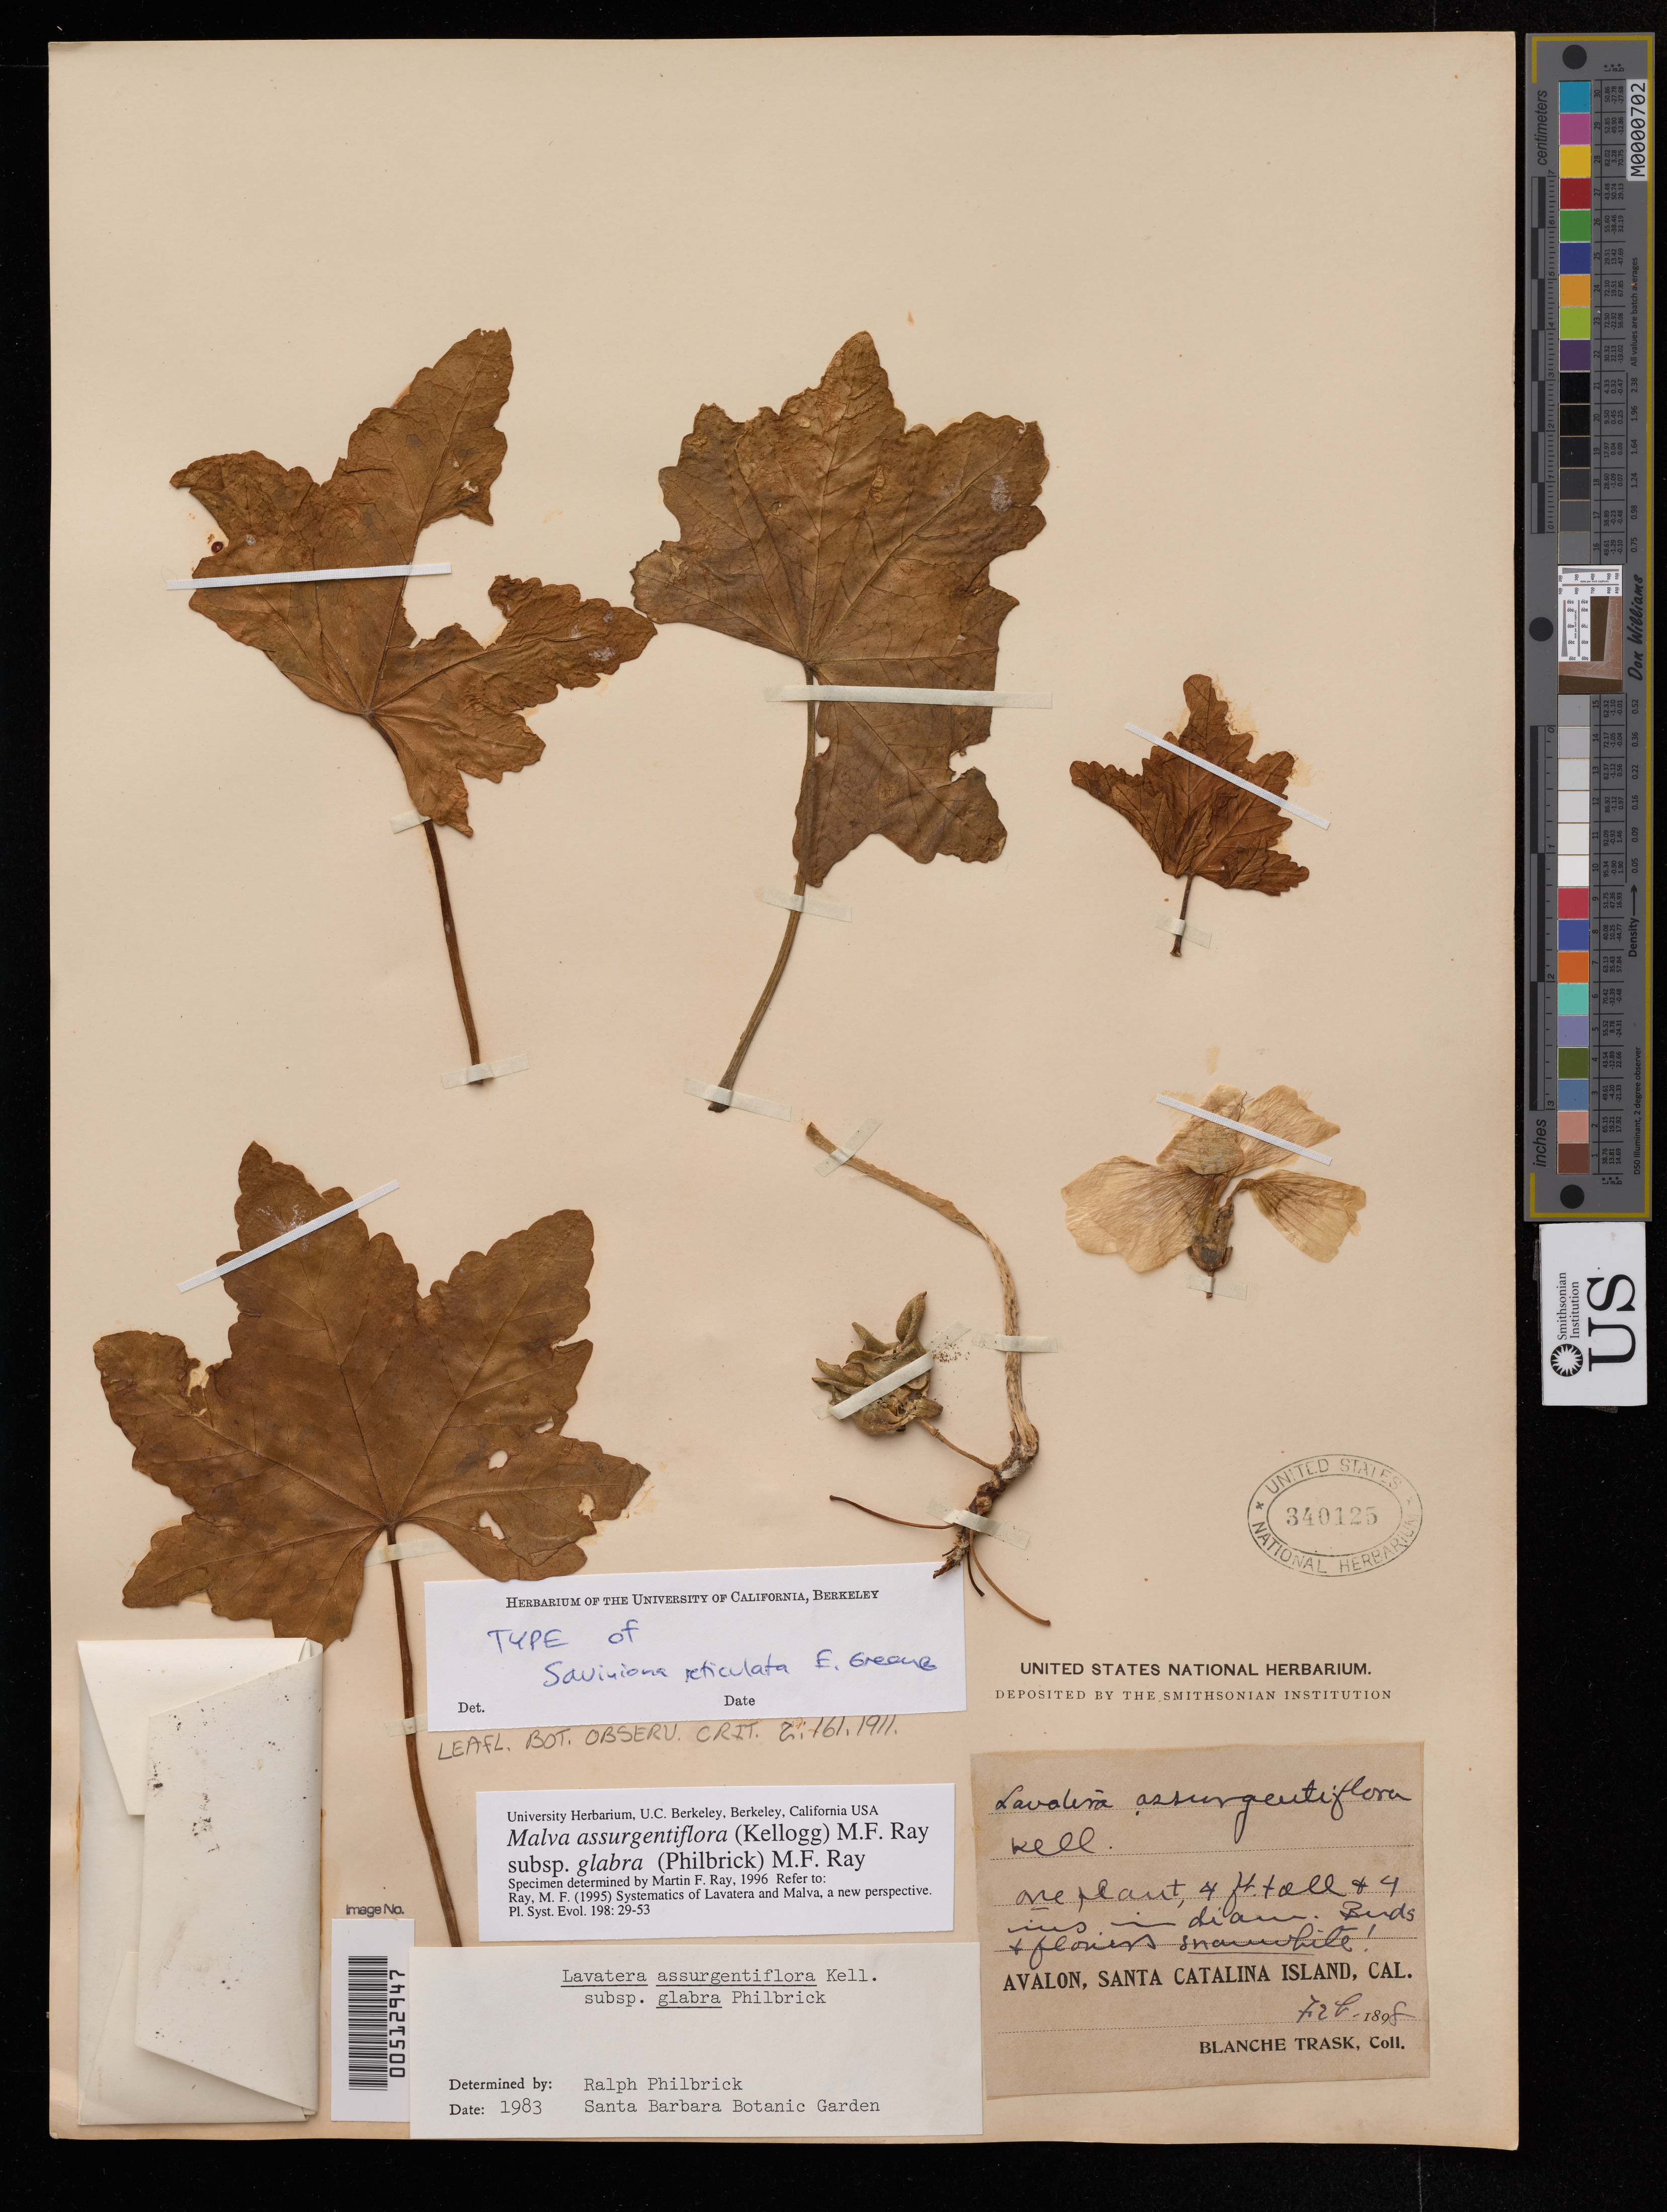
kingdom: Plantae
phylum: Tracheophyta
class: Magnoliopsida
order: Malvales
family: Malvaceae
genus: Saviniona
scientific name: Saviniona reticulata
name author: Greene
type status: Isosyntype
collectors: B. Trask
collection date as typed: Feb 1898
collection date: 1898-02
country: United States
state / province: California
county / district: Los Angeles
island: Santa Catalina Island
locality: Avalon.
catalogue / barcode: US 340125